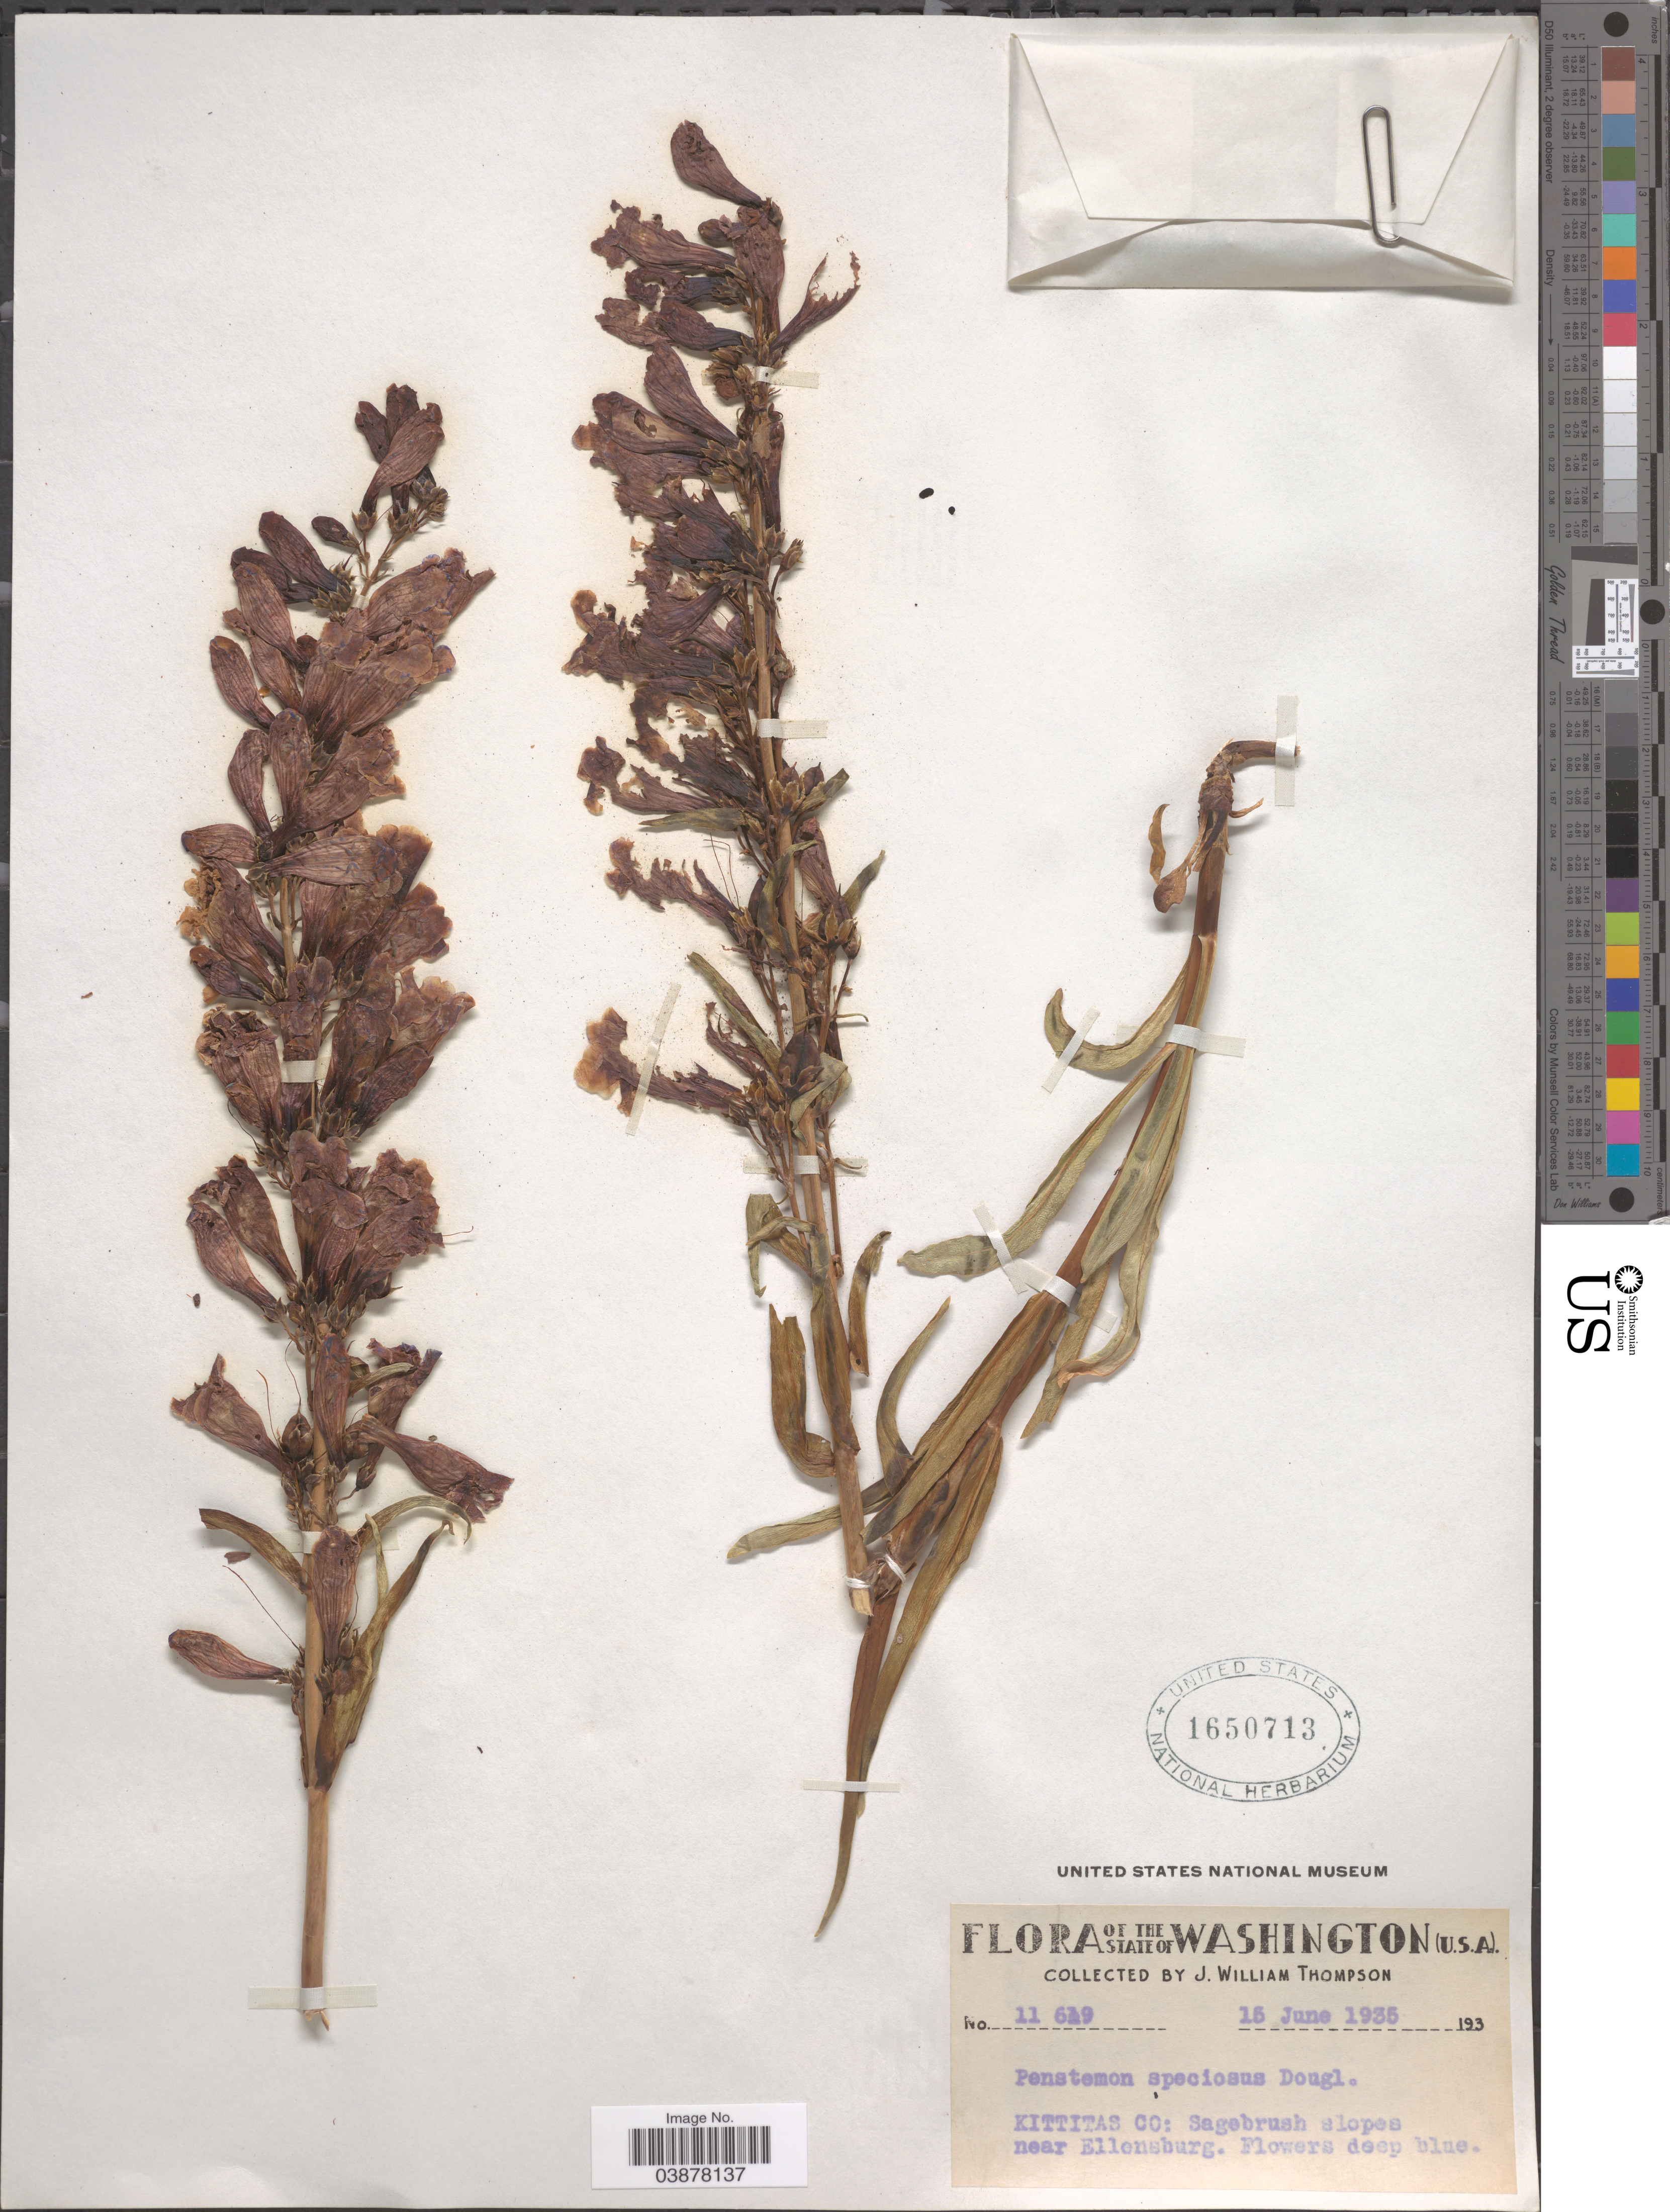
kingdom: Plantae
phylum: Tracheophyta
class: Magnoliopsida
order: Lamiales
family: Plantaginaceae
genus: Penstemon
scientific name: Penstemon speciosus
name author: Douglas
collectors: J. W. Thompson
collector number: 11619*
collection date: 1935-06-15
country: United States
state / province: Washington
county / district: Kittitas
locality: Kittitas Co: near Ellensburg.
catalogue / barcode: US 1650713